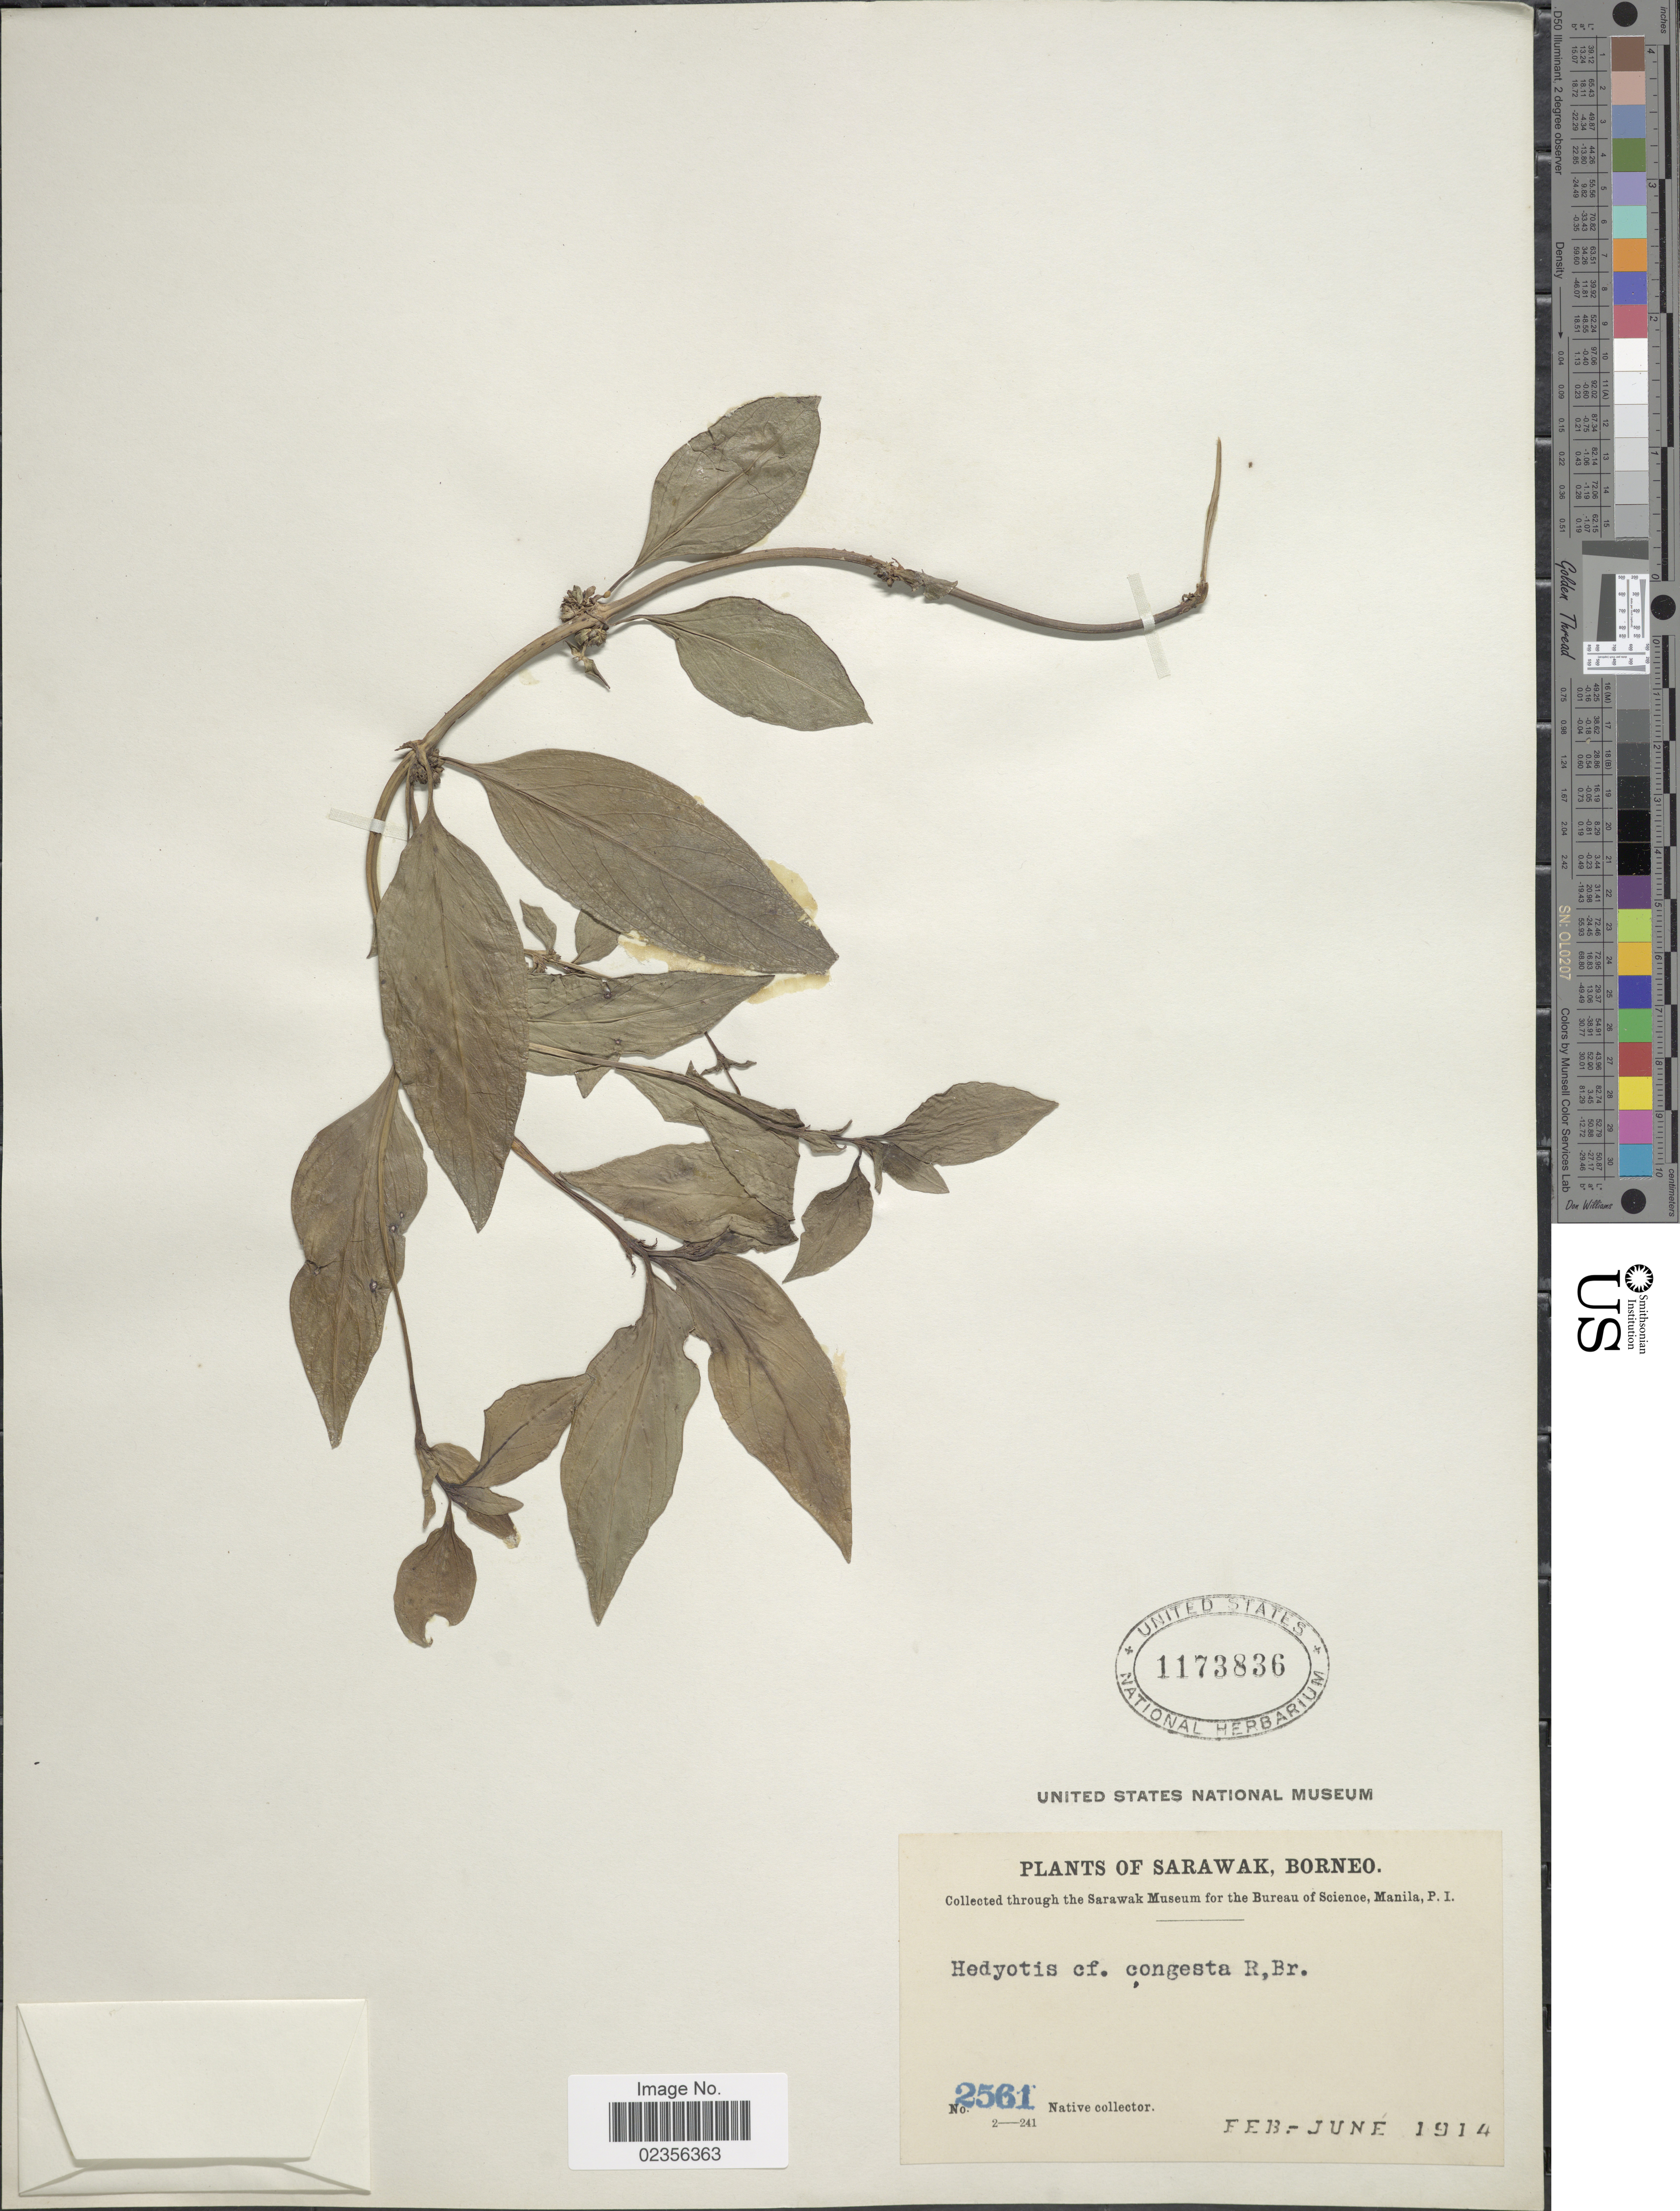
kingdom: Plantae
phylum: Tracheophyta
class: Magnoliopsida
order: Gentianales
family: Rubiaceae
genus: Hedyotis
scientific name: Hedyotis congesta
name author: R. Br.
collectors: Native collector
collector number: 2561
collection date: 1914-02/1914-06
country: Malaysia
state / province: Sarawak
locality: Sarawak, Borneo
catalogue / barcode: US 1173836